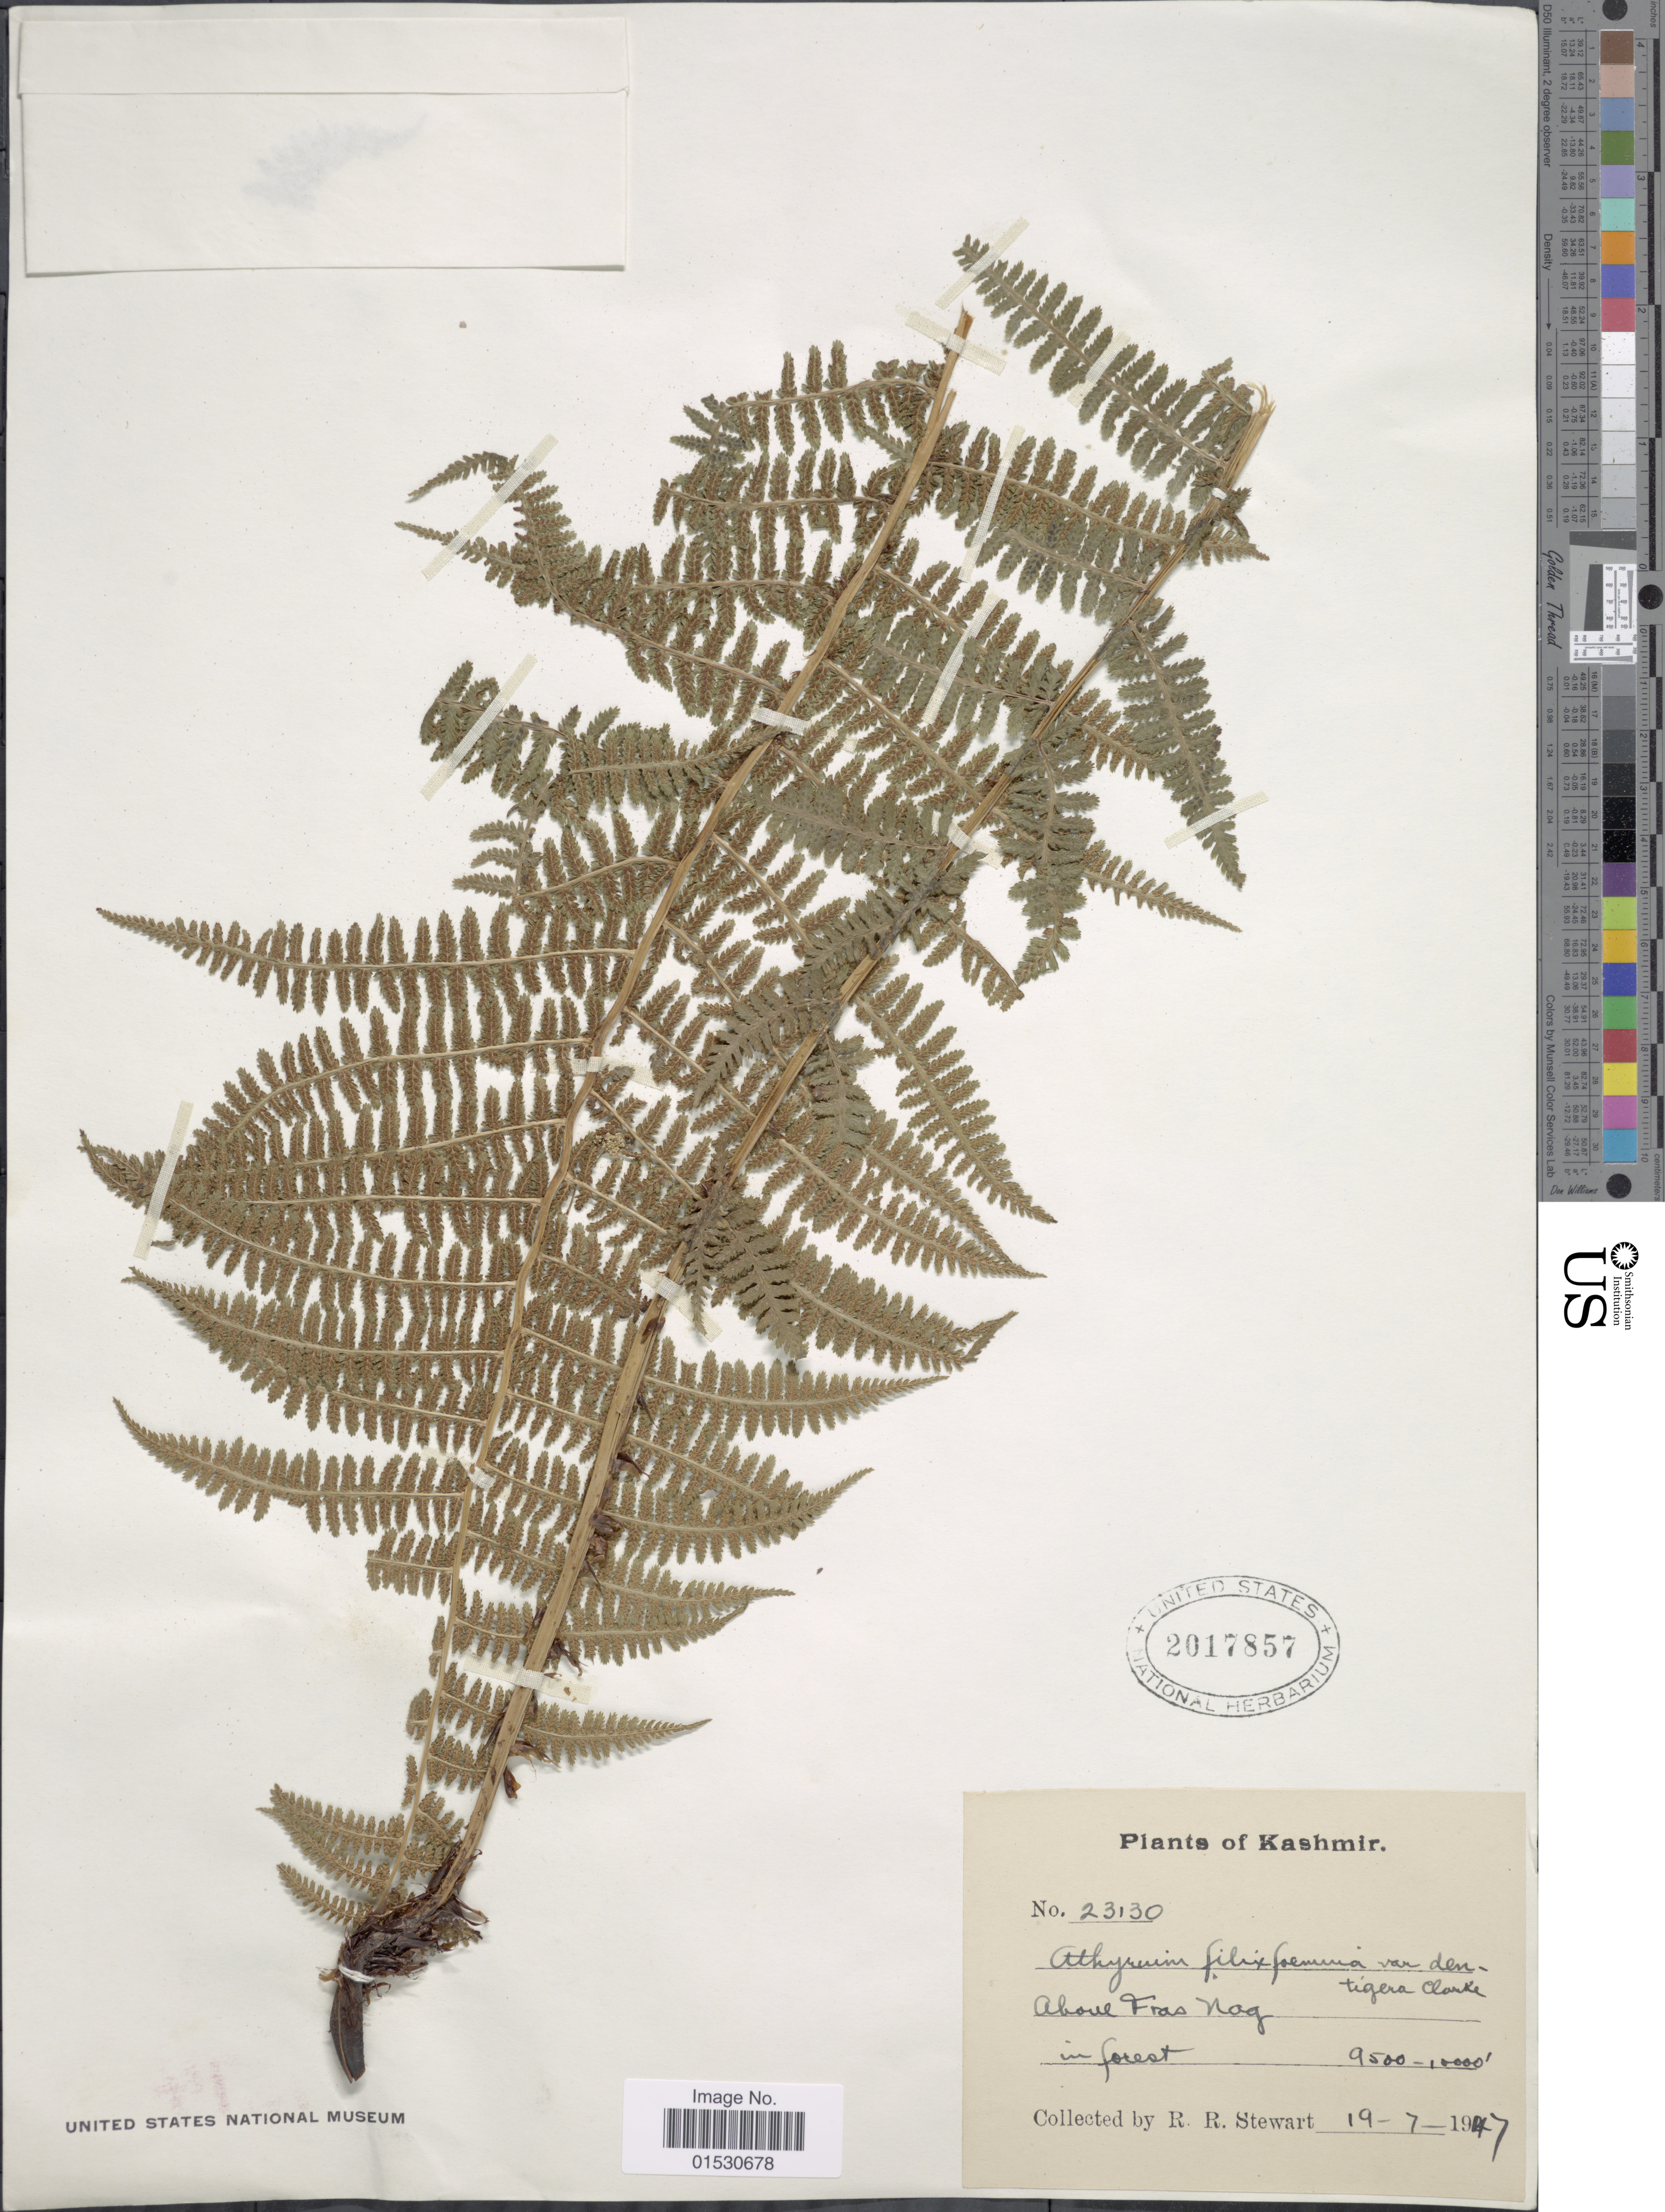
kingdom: Plantae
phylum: Tracheophyta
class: Polypodiopsida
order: Polypodiales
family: Athyriaceae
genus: Athyrium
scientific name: Athyrium filix-femina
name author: (L.) Roth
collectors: R. R. Stewart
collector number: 23130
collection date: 1947-07-19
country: India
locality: Kashmir, Above Fras Nog in forest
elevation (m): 2896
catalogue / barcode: US 2017857